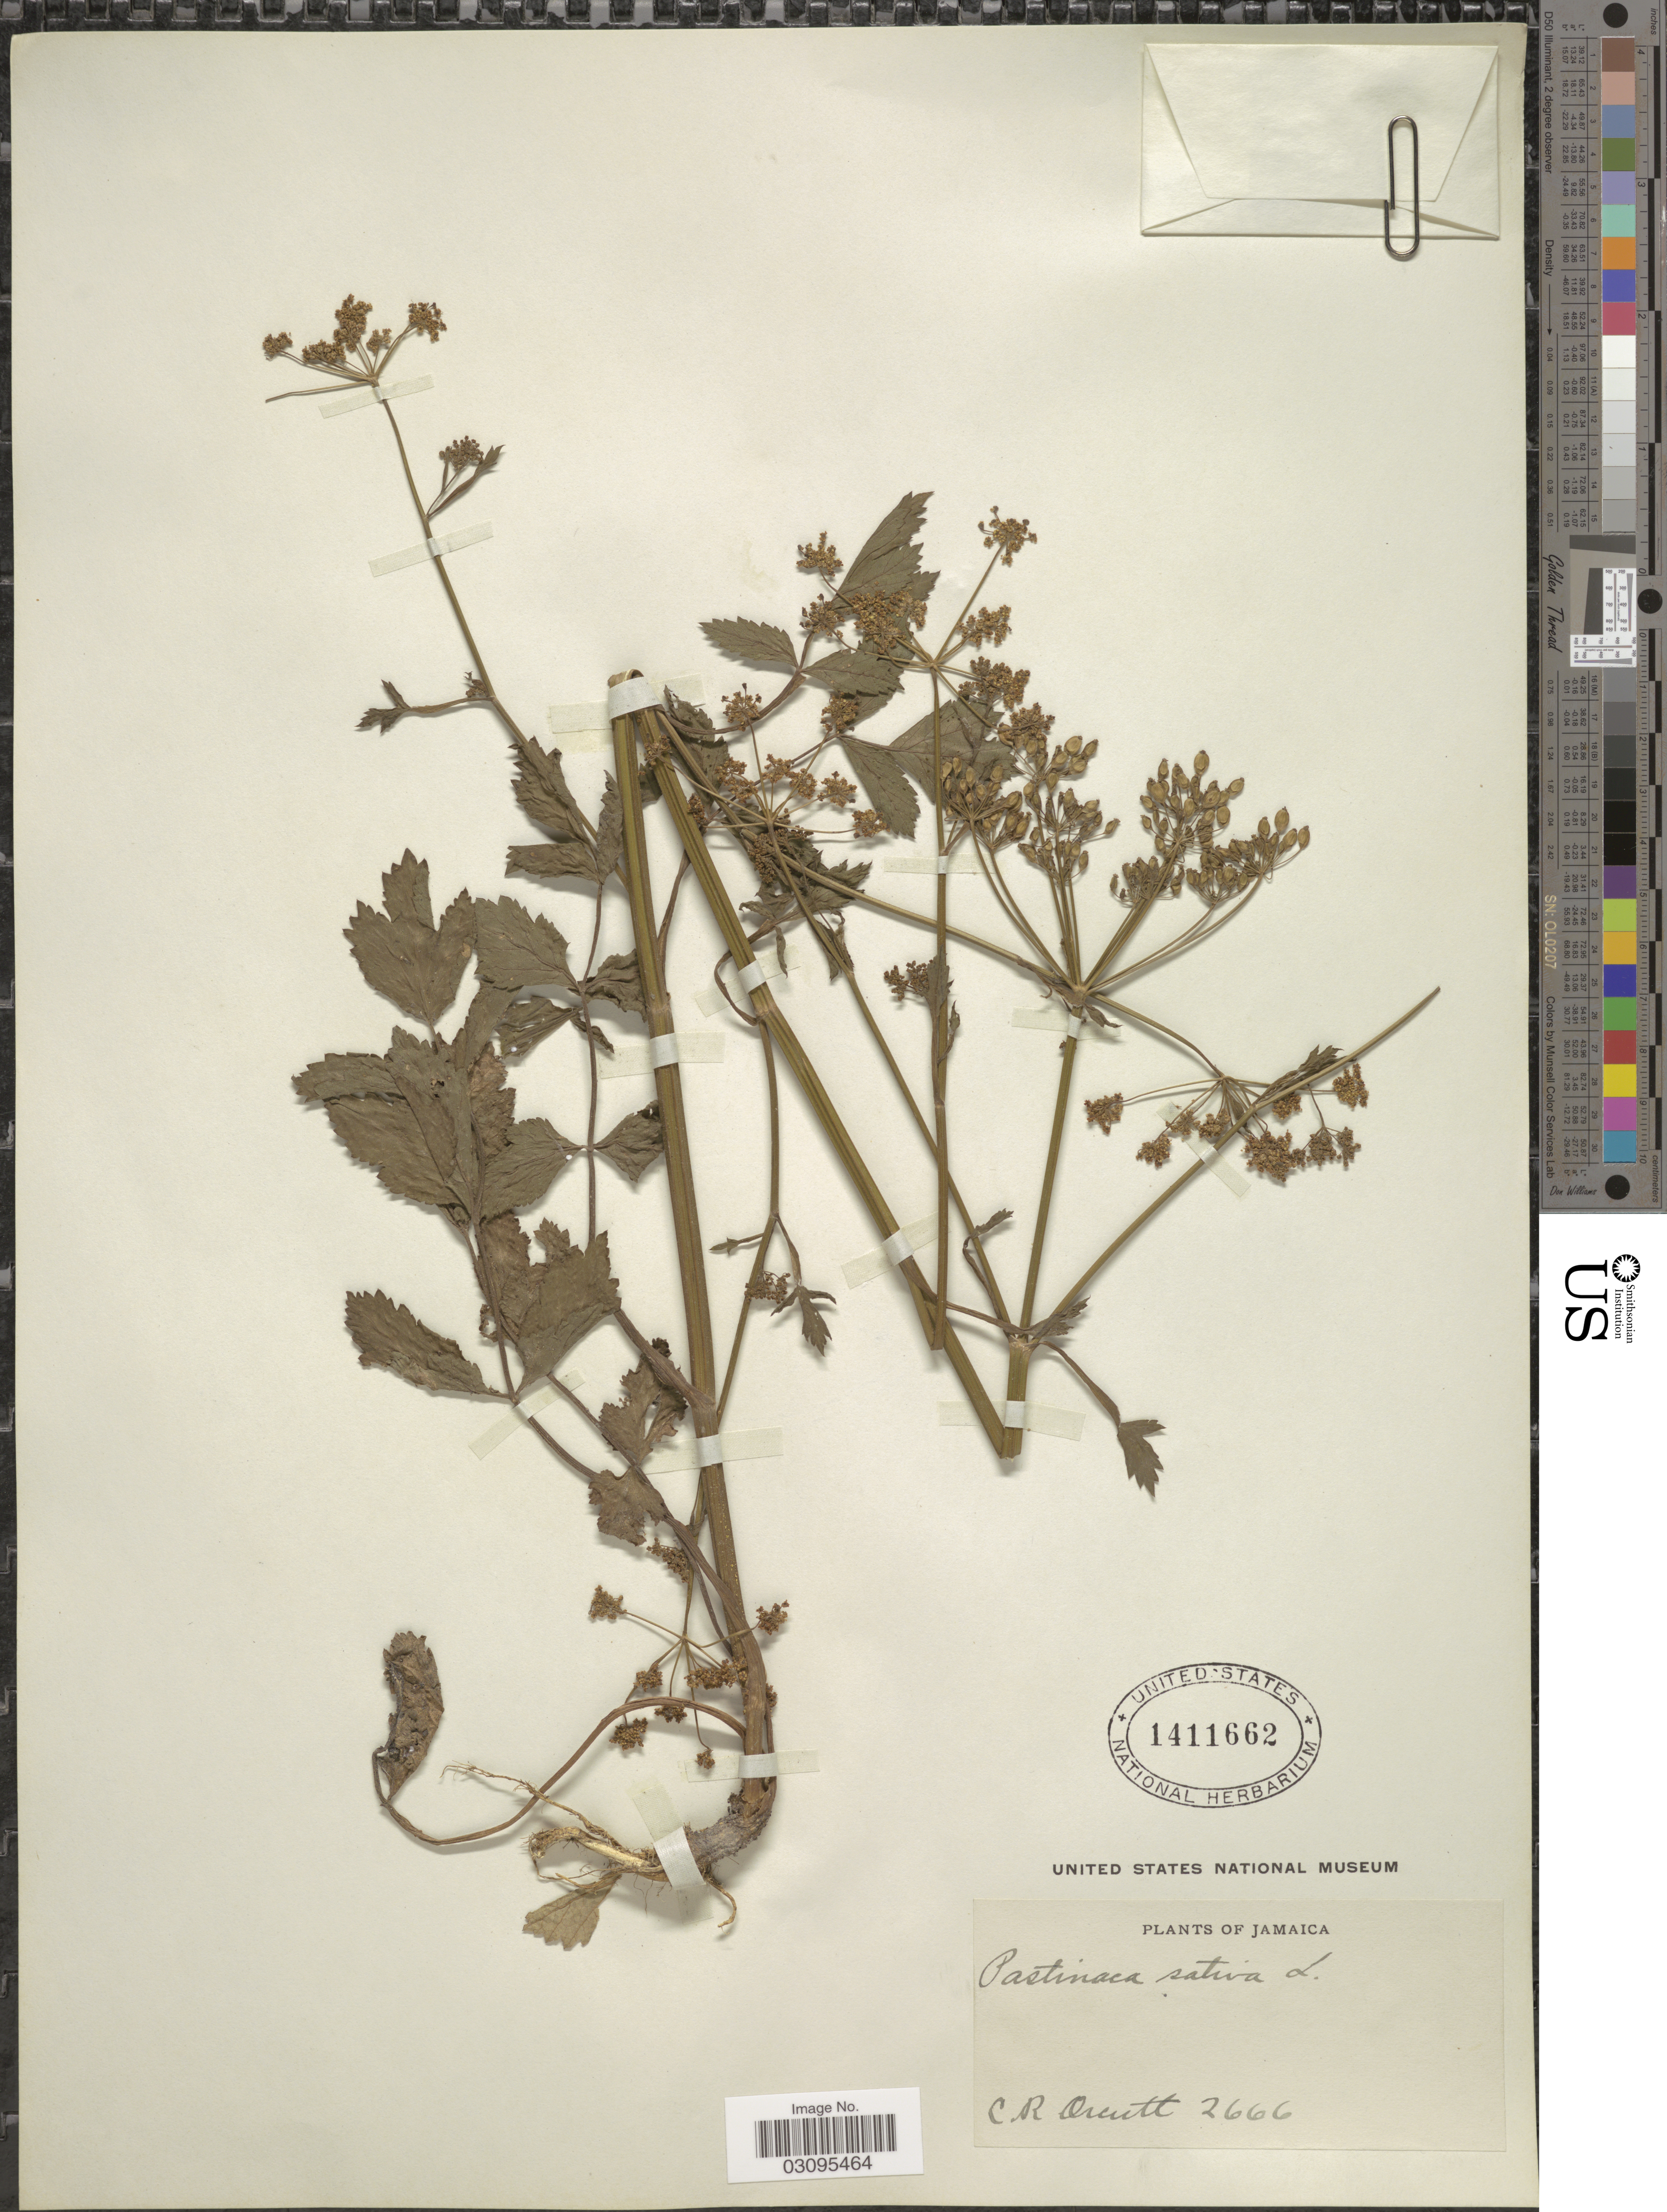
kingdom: Plantae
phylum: Tracheophyta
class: Magnoliopsida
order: Apiales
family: Apiaceae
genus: Pastinaca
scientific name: Pastinaca sativa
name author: L.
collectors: C. R. Orcutt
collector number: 2666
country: Jamaica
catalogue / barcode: US 1411662